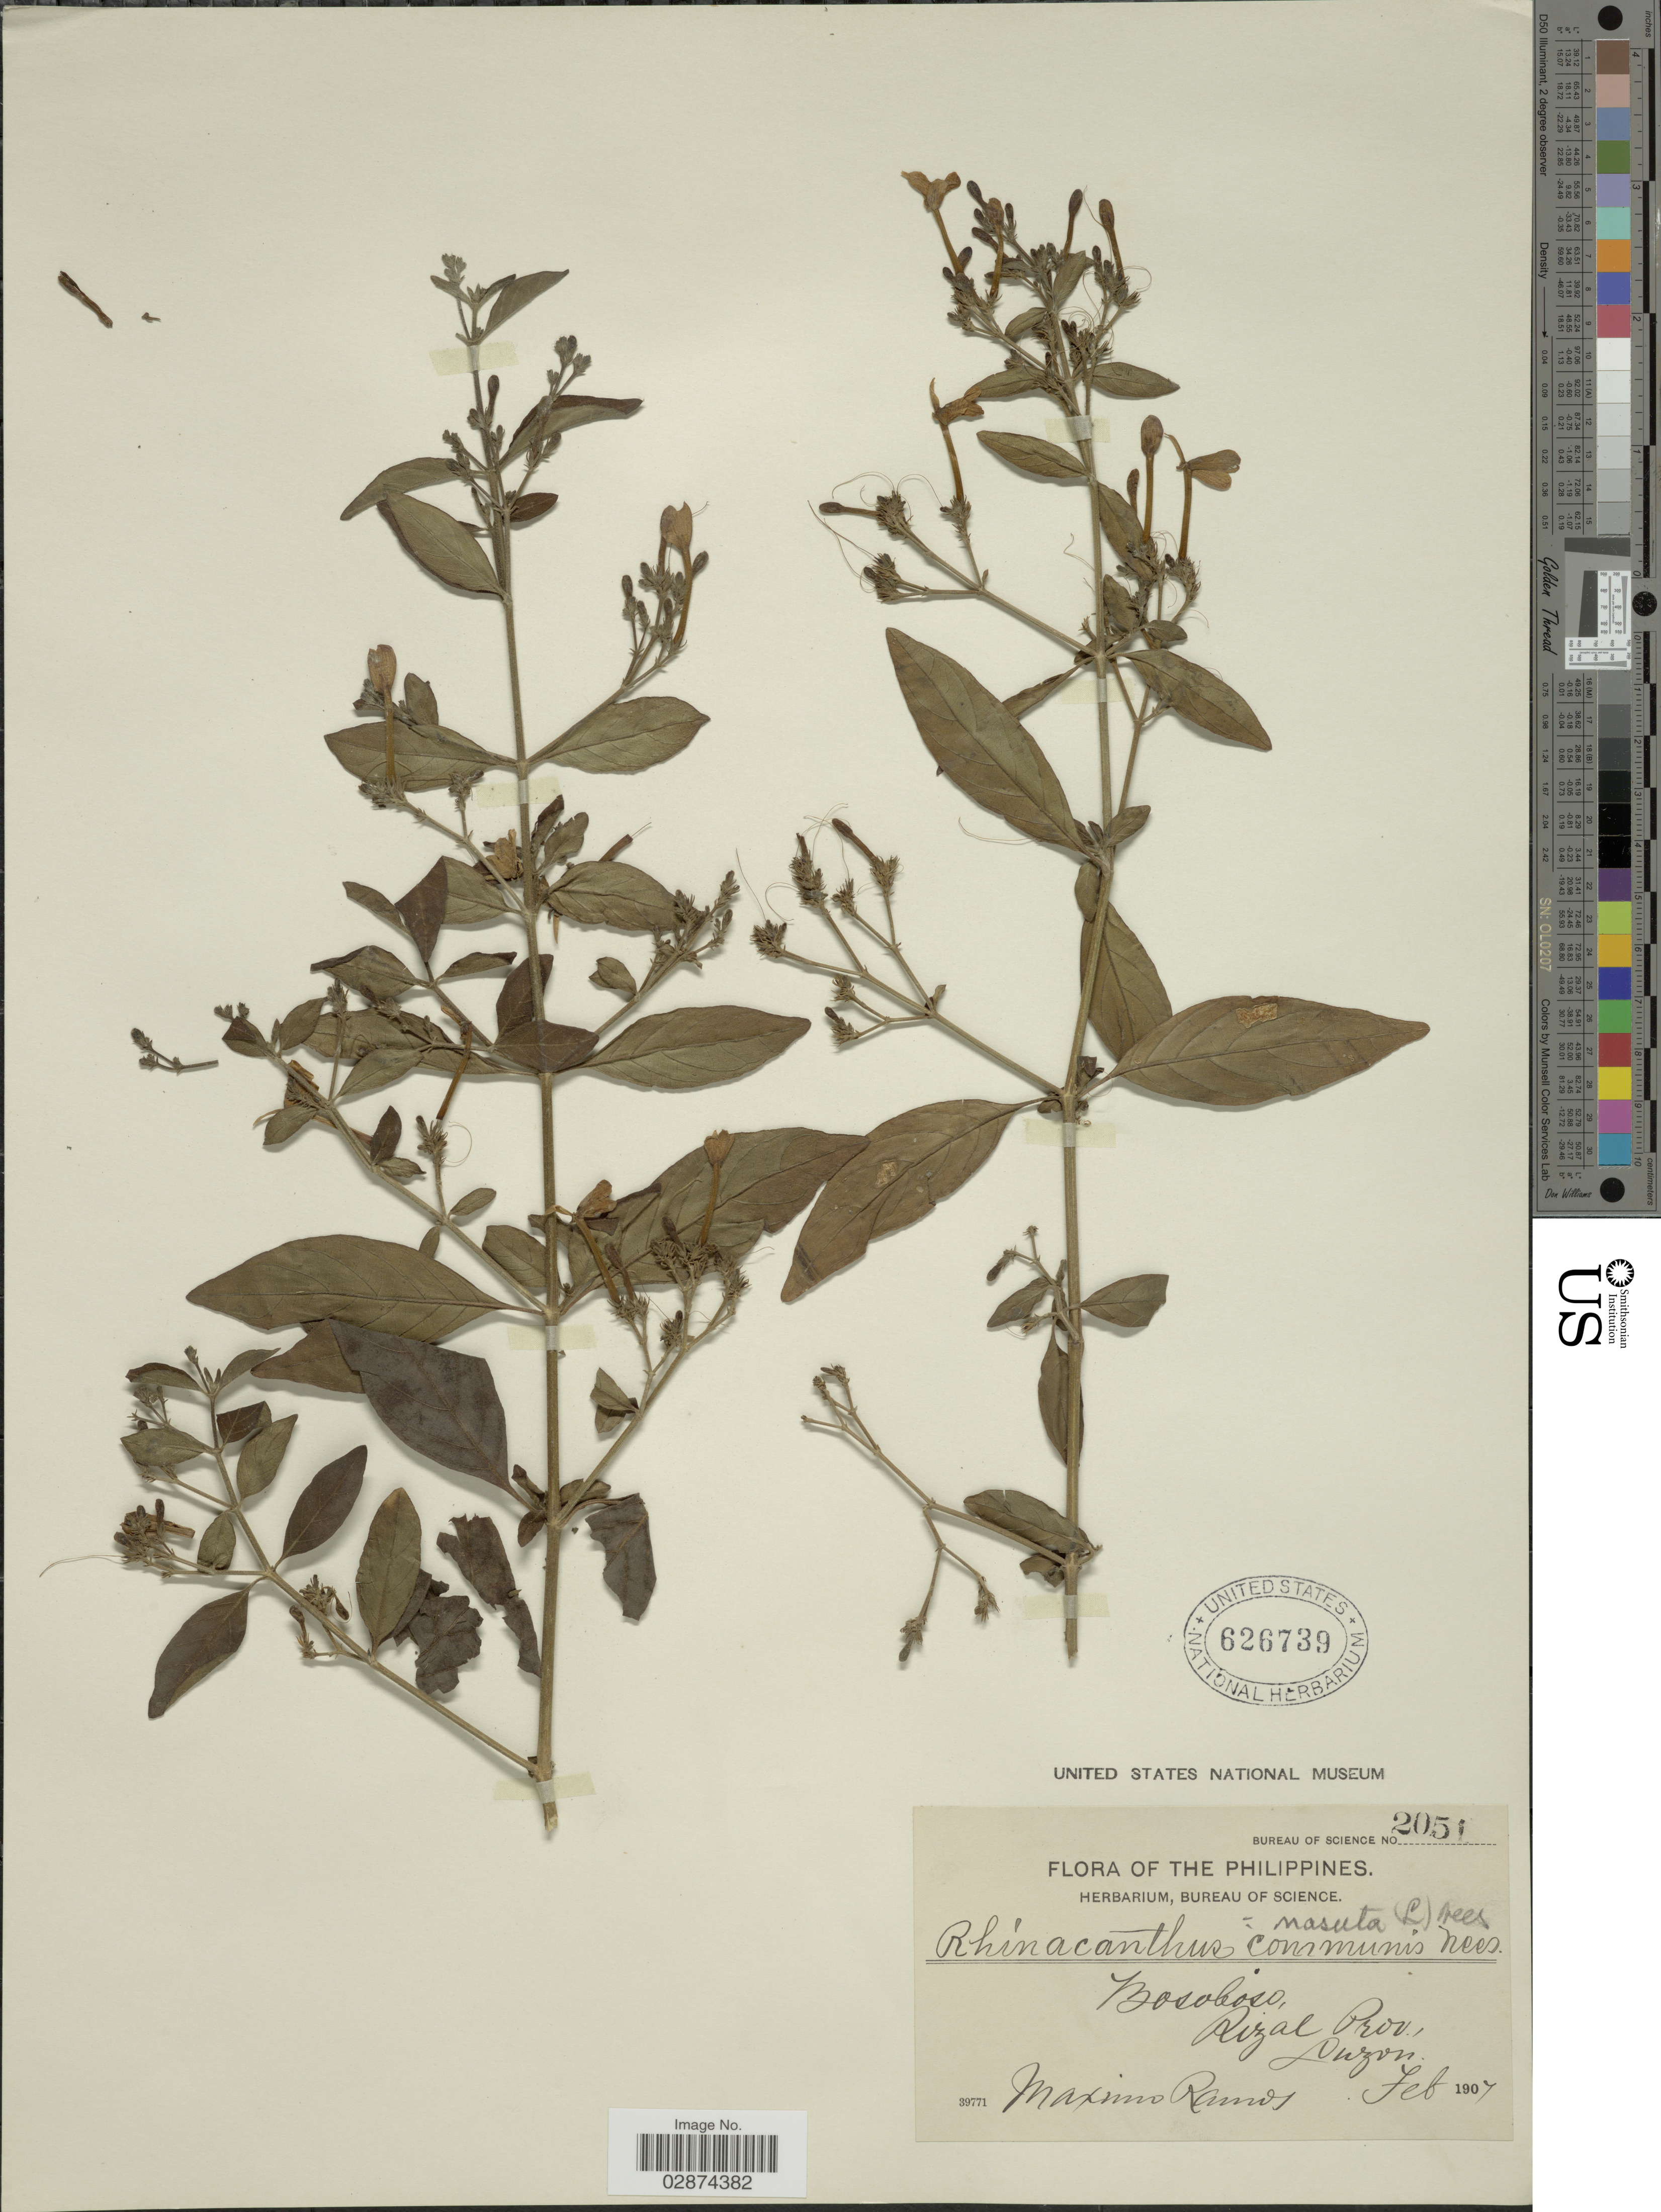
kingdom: Plantae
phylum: Tracheophyta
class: Magnoliopsida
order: Lamiales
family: Acanthaceae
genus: Rhinacanthus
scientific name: Rhinacanthus nasutus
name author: (L.) Kurz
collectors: M. Ramos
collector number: Bureau of Science 2051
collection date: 1907-02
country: Philippines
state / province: Calabarzon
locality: Bosoboso, Rizal Prov., Luzon.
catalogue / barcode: US 626739